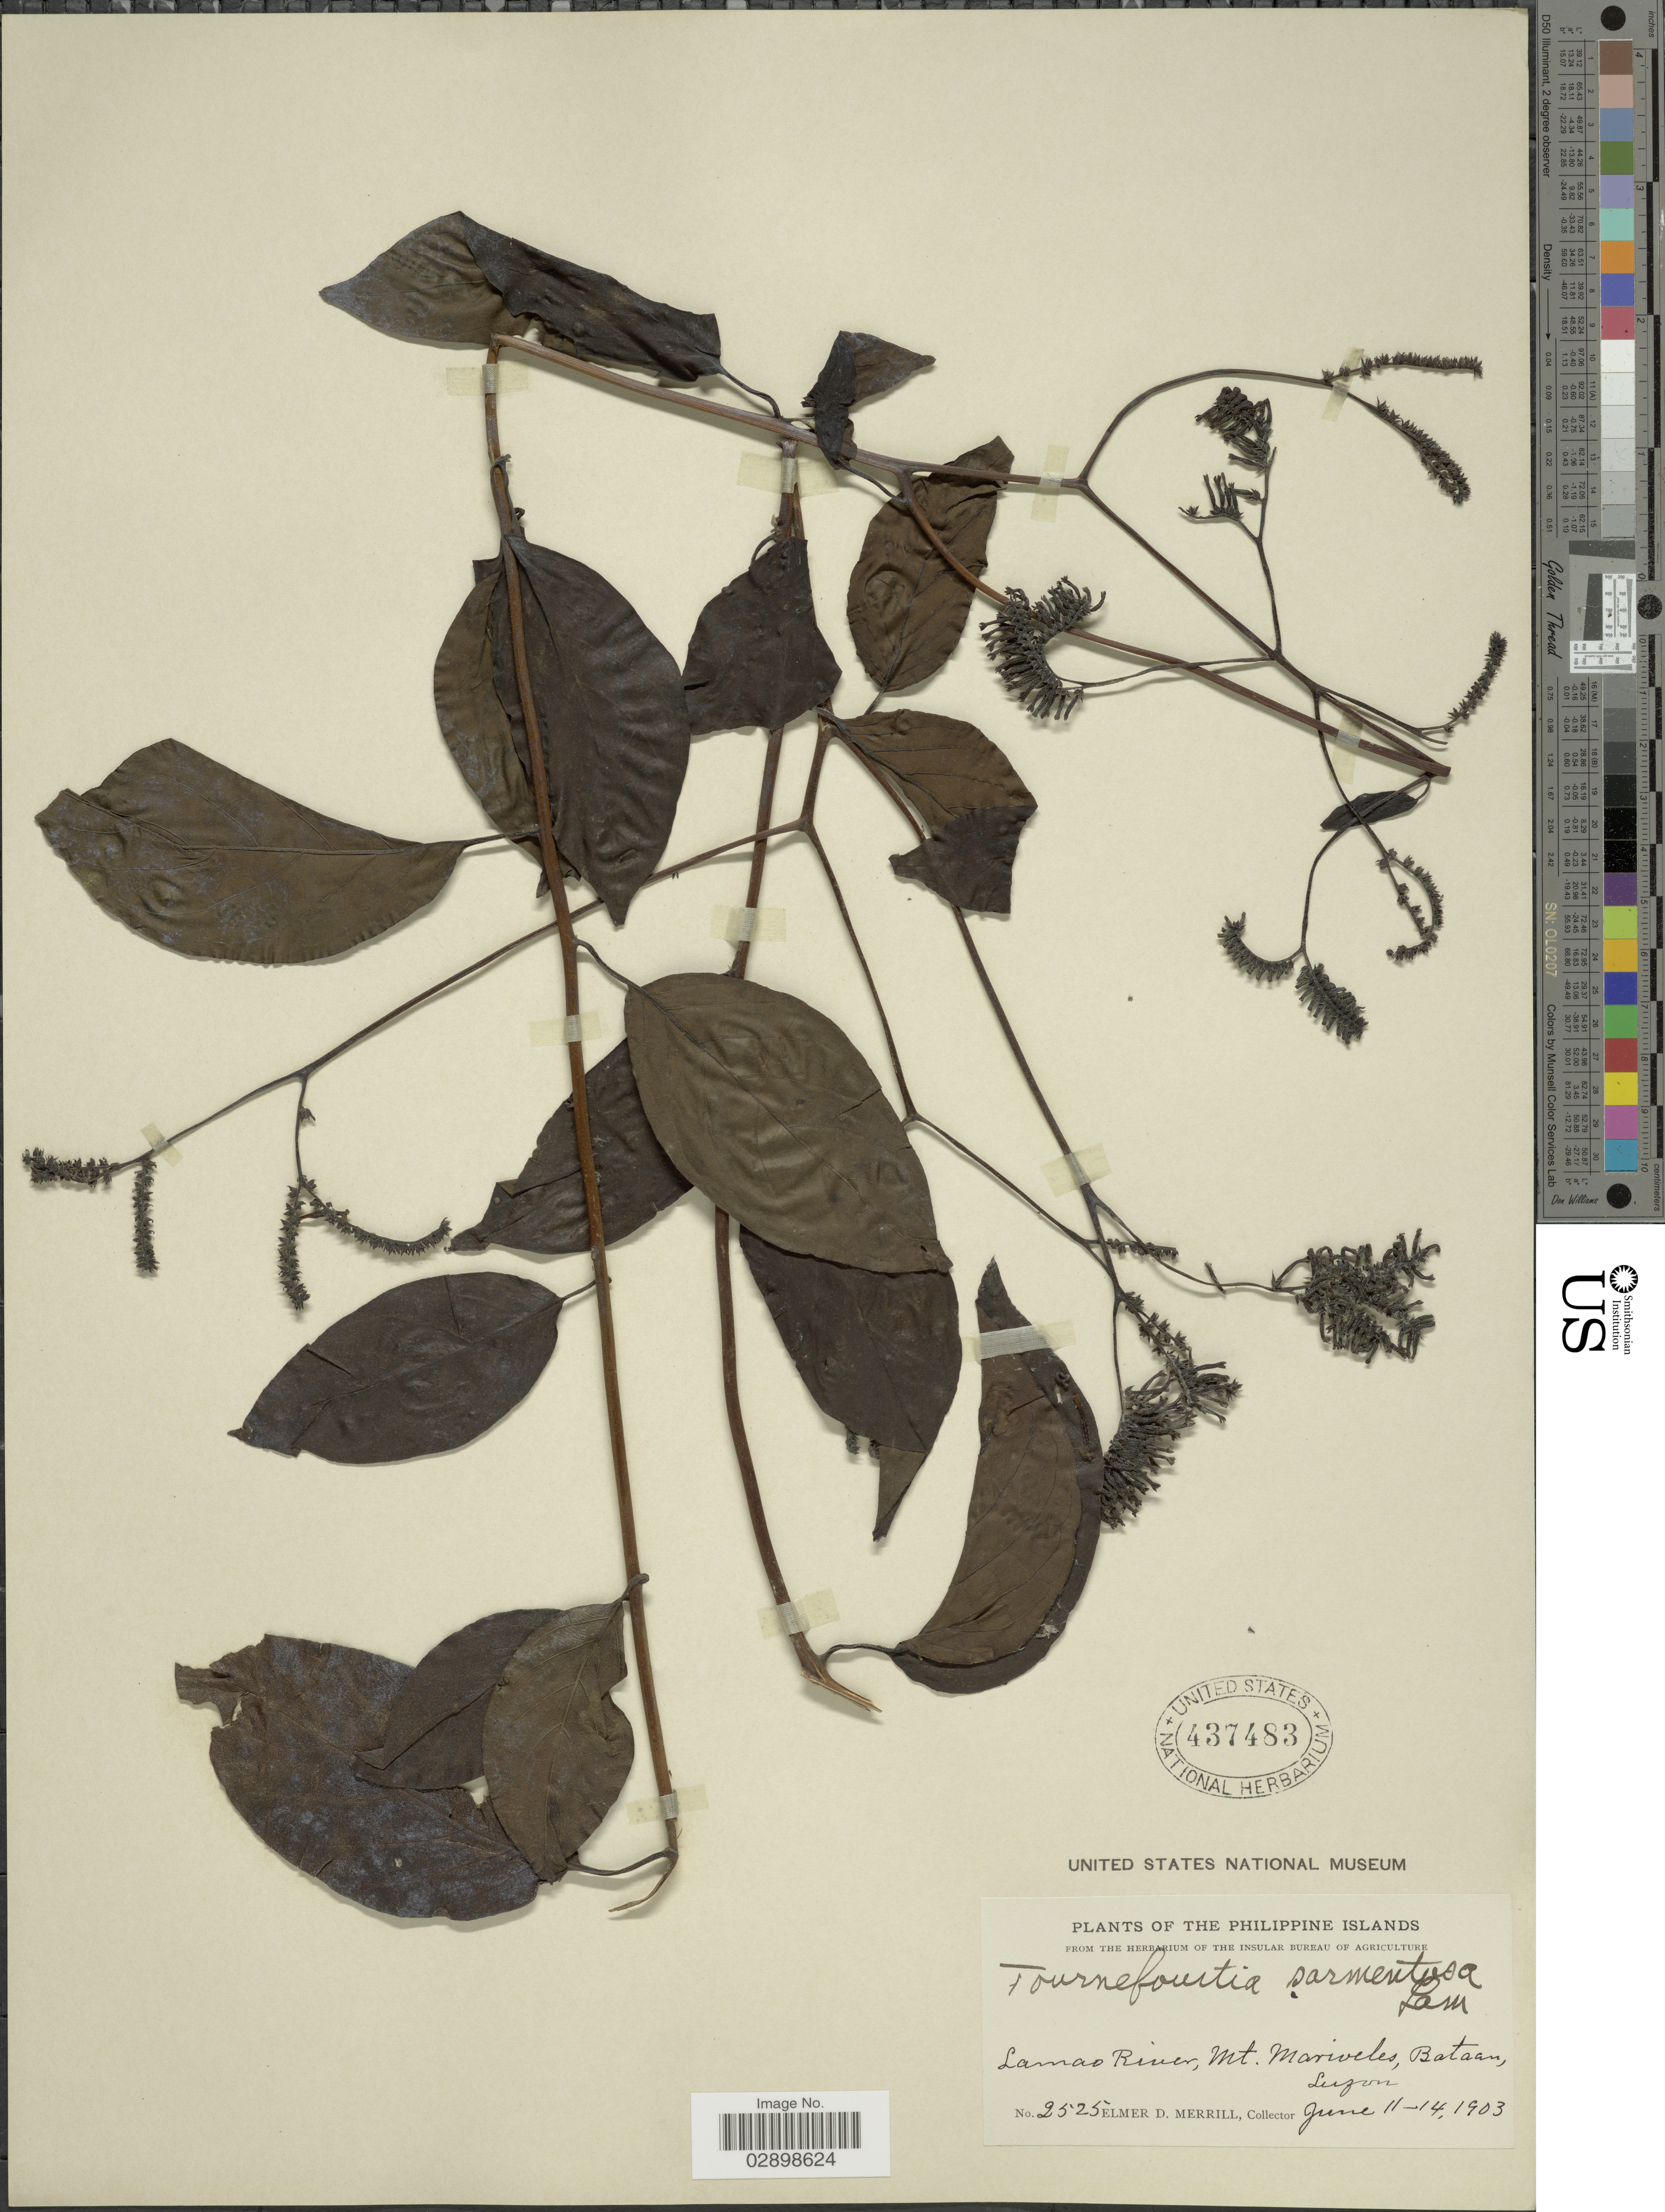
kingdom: Plantae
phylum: Tracheophyta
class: Magnoliopsida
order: Boraginales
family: Heliotropiaceae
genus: Tournefortia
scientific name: Tournefortia sarmentosa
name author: Lam.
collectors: E. D. Merrill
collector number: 2525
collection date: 1903-06-11/1903-06-14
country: Philippines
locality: Philippine Islands. Lamao River, Mt. Mariveles, Bataan, Luzon.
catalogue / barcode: US 437483